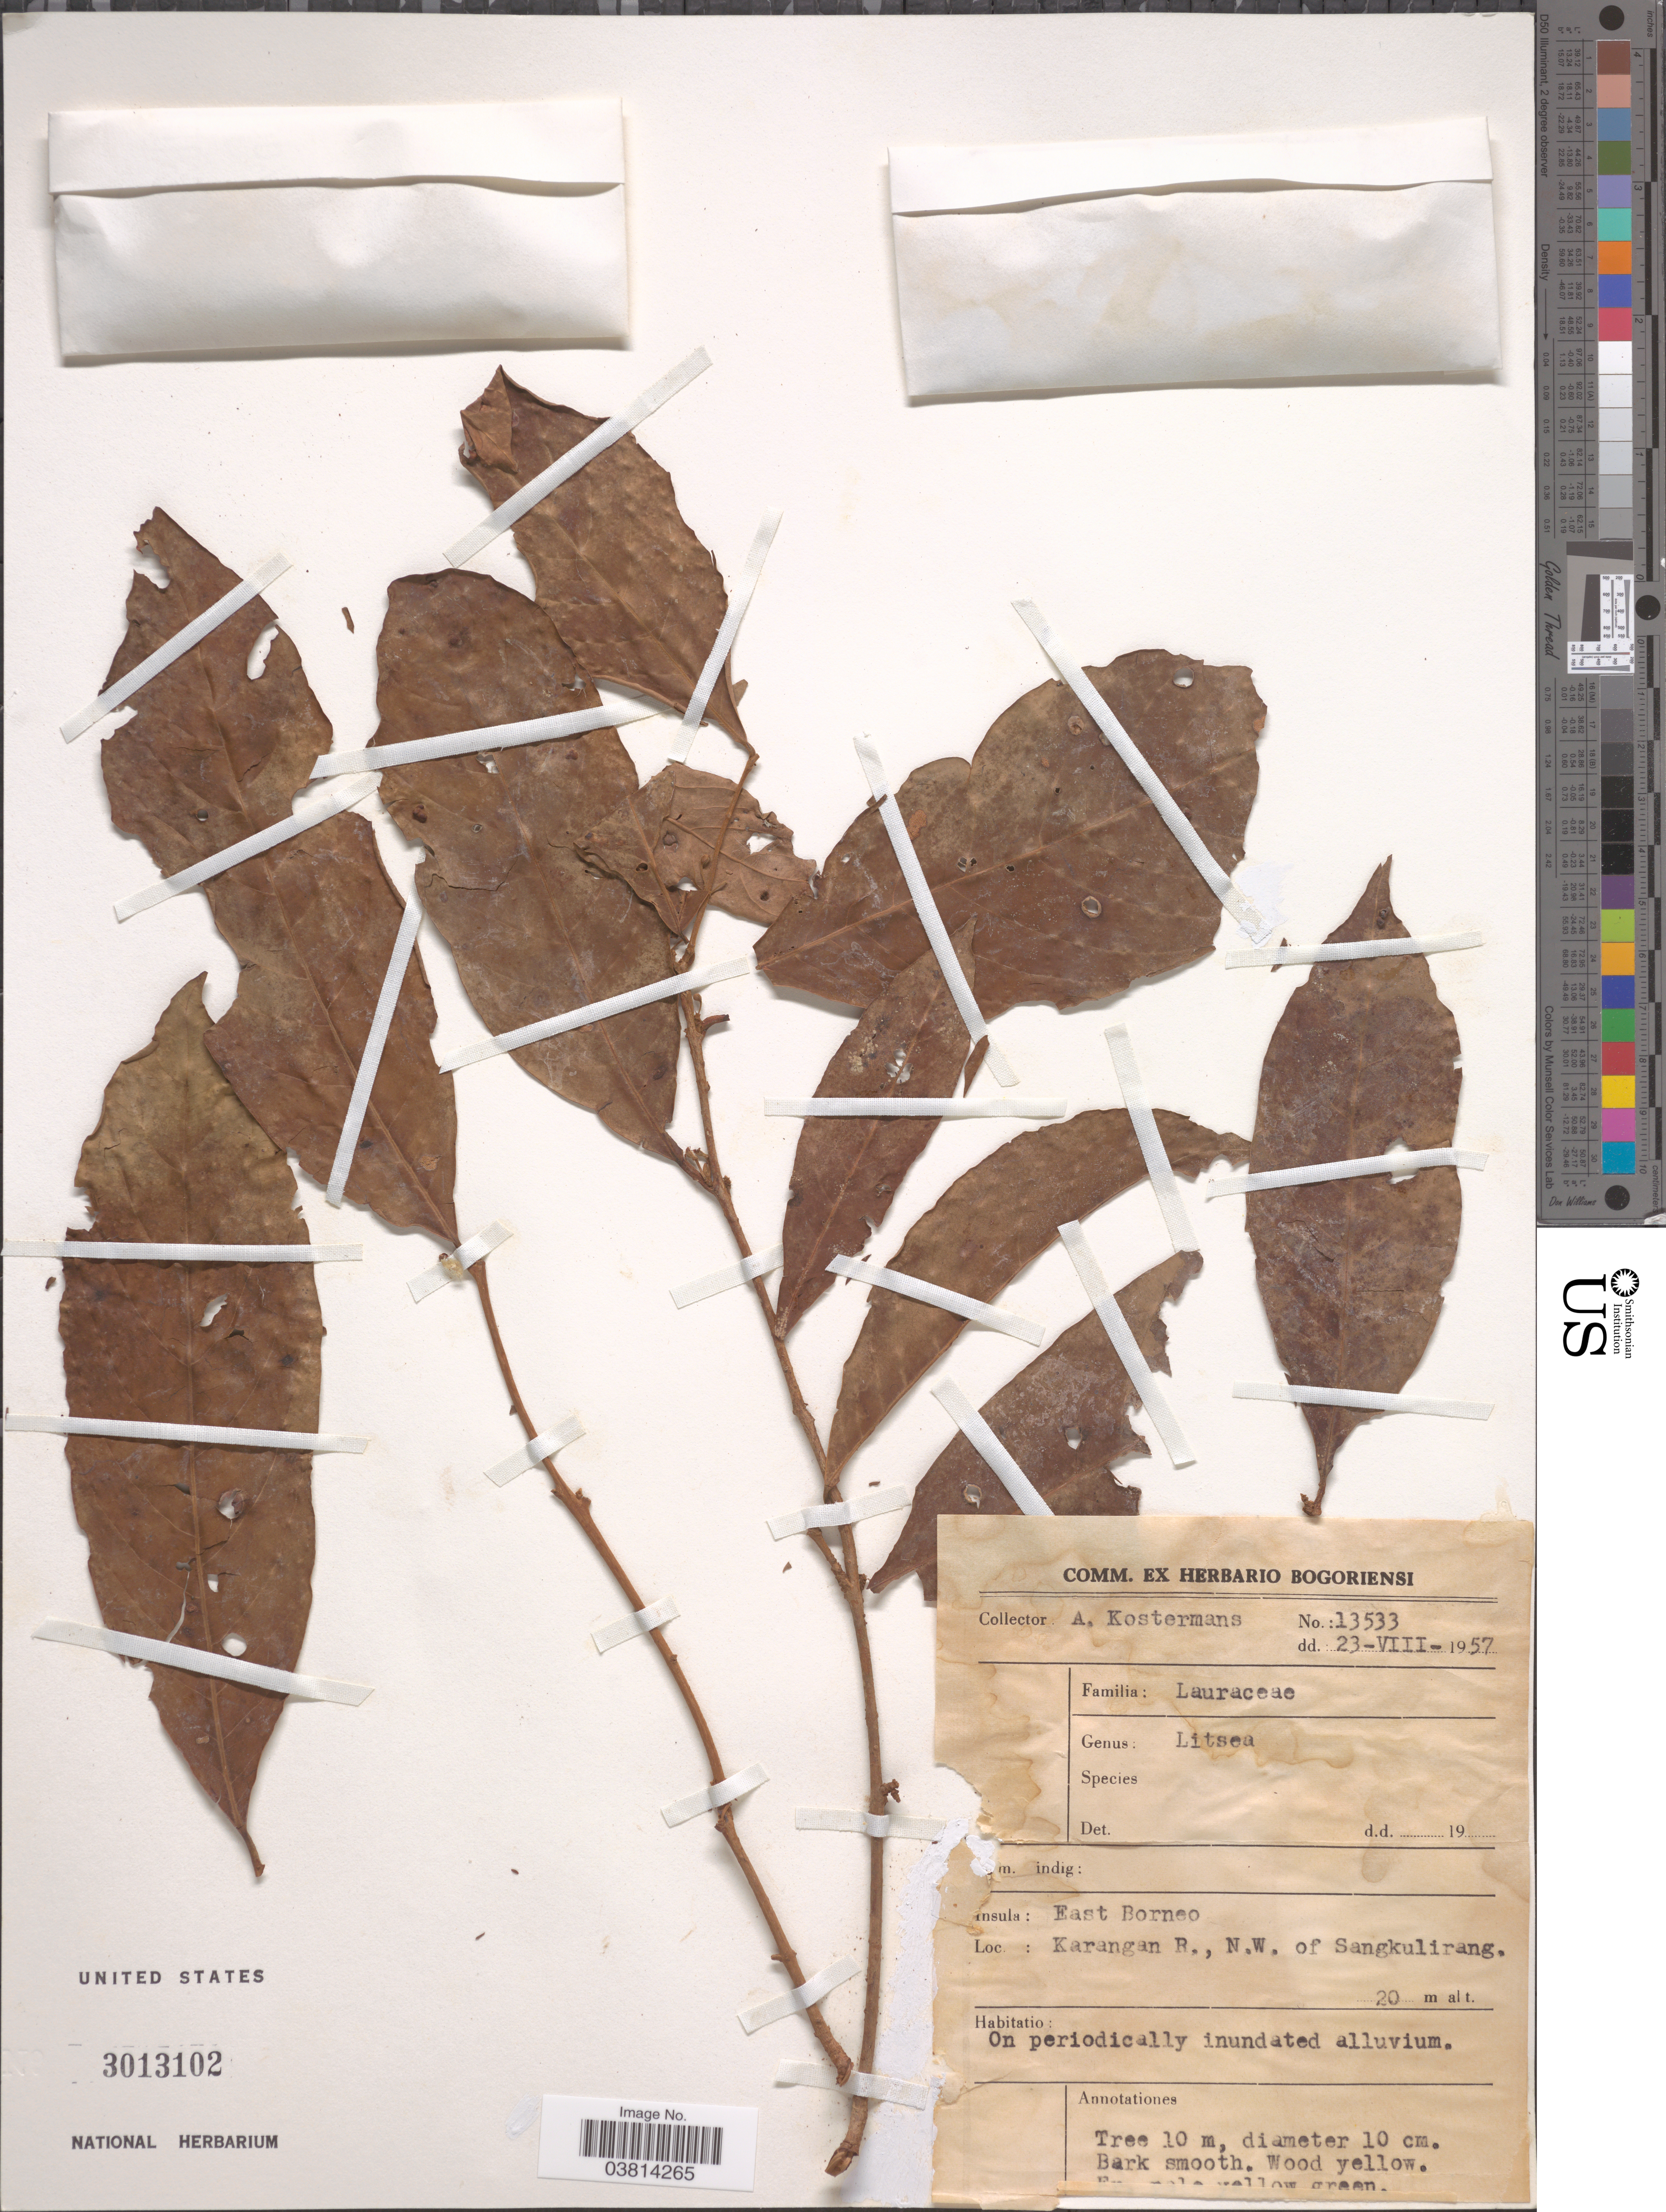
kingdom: Plantae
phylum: Tracheophyta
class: Magnoliopsida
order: Laurales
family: Lauraceae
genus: Litsea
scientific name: Litsea sp.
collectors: A. J. G. Kostermans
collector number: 13533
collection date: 1957-08-23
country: Indonesia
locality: Insula: East Borneo. Karangan R., N.W. of Sangkulirang.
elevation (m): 20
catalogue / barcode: US 3013102